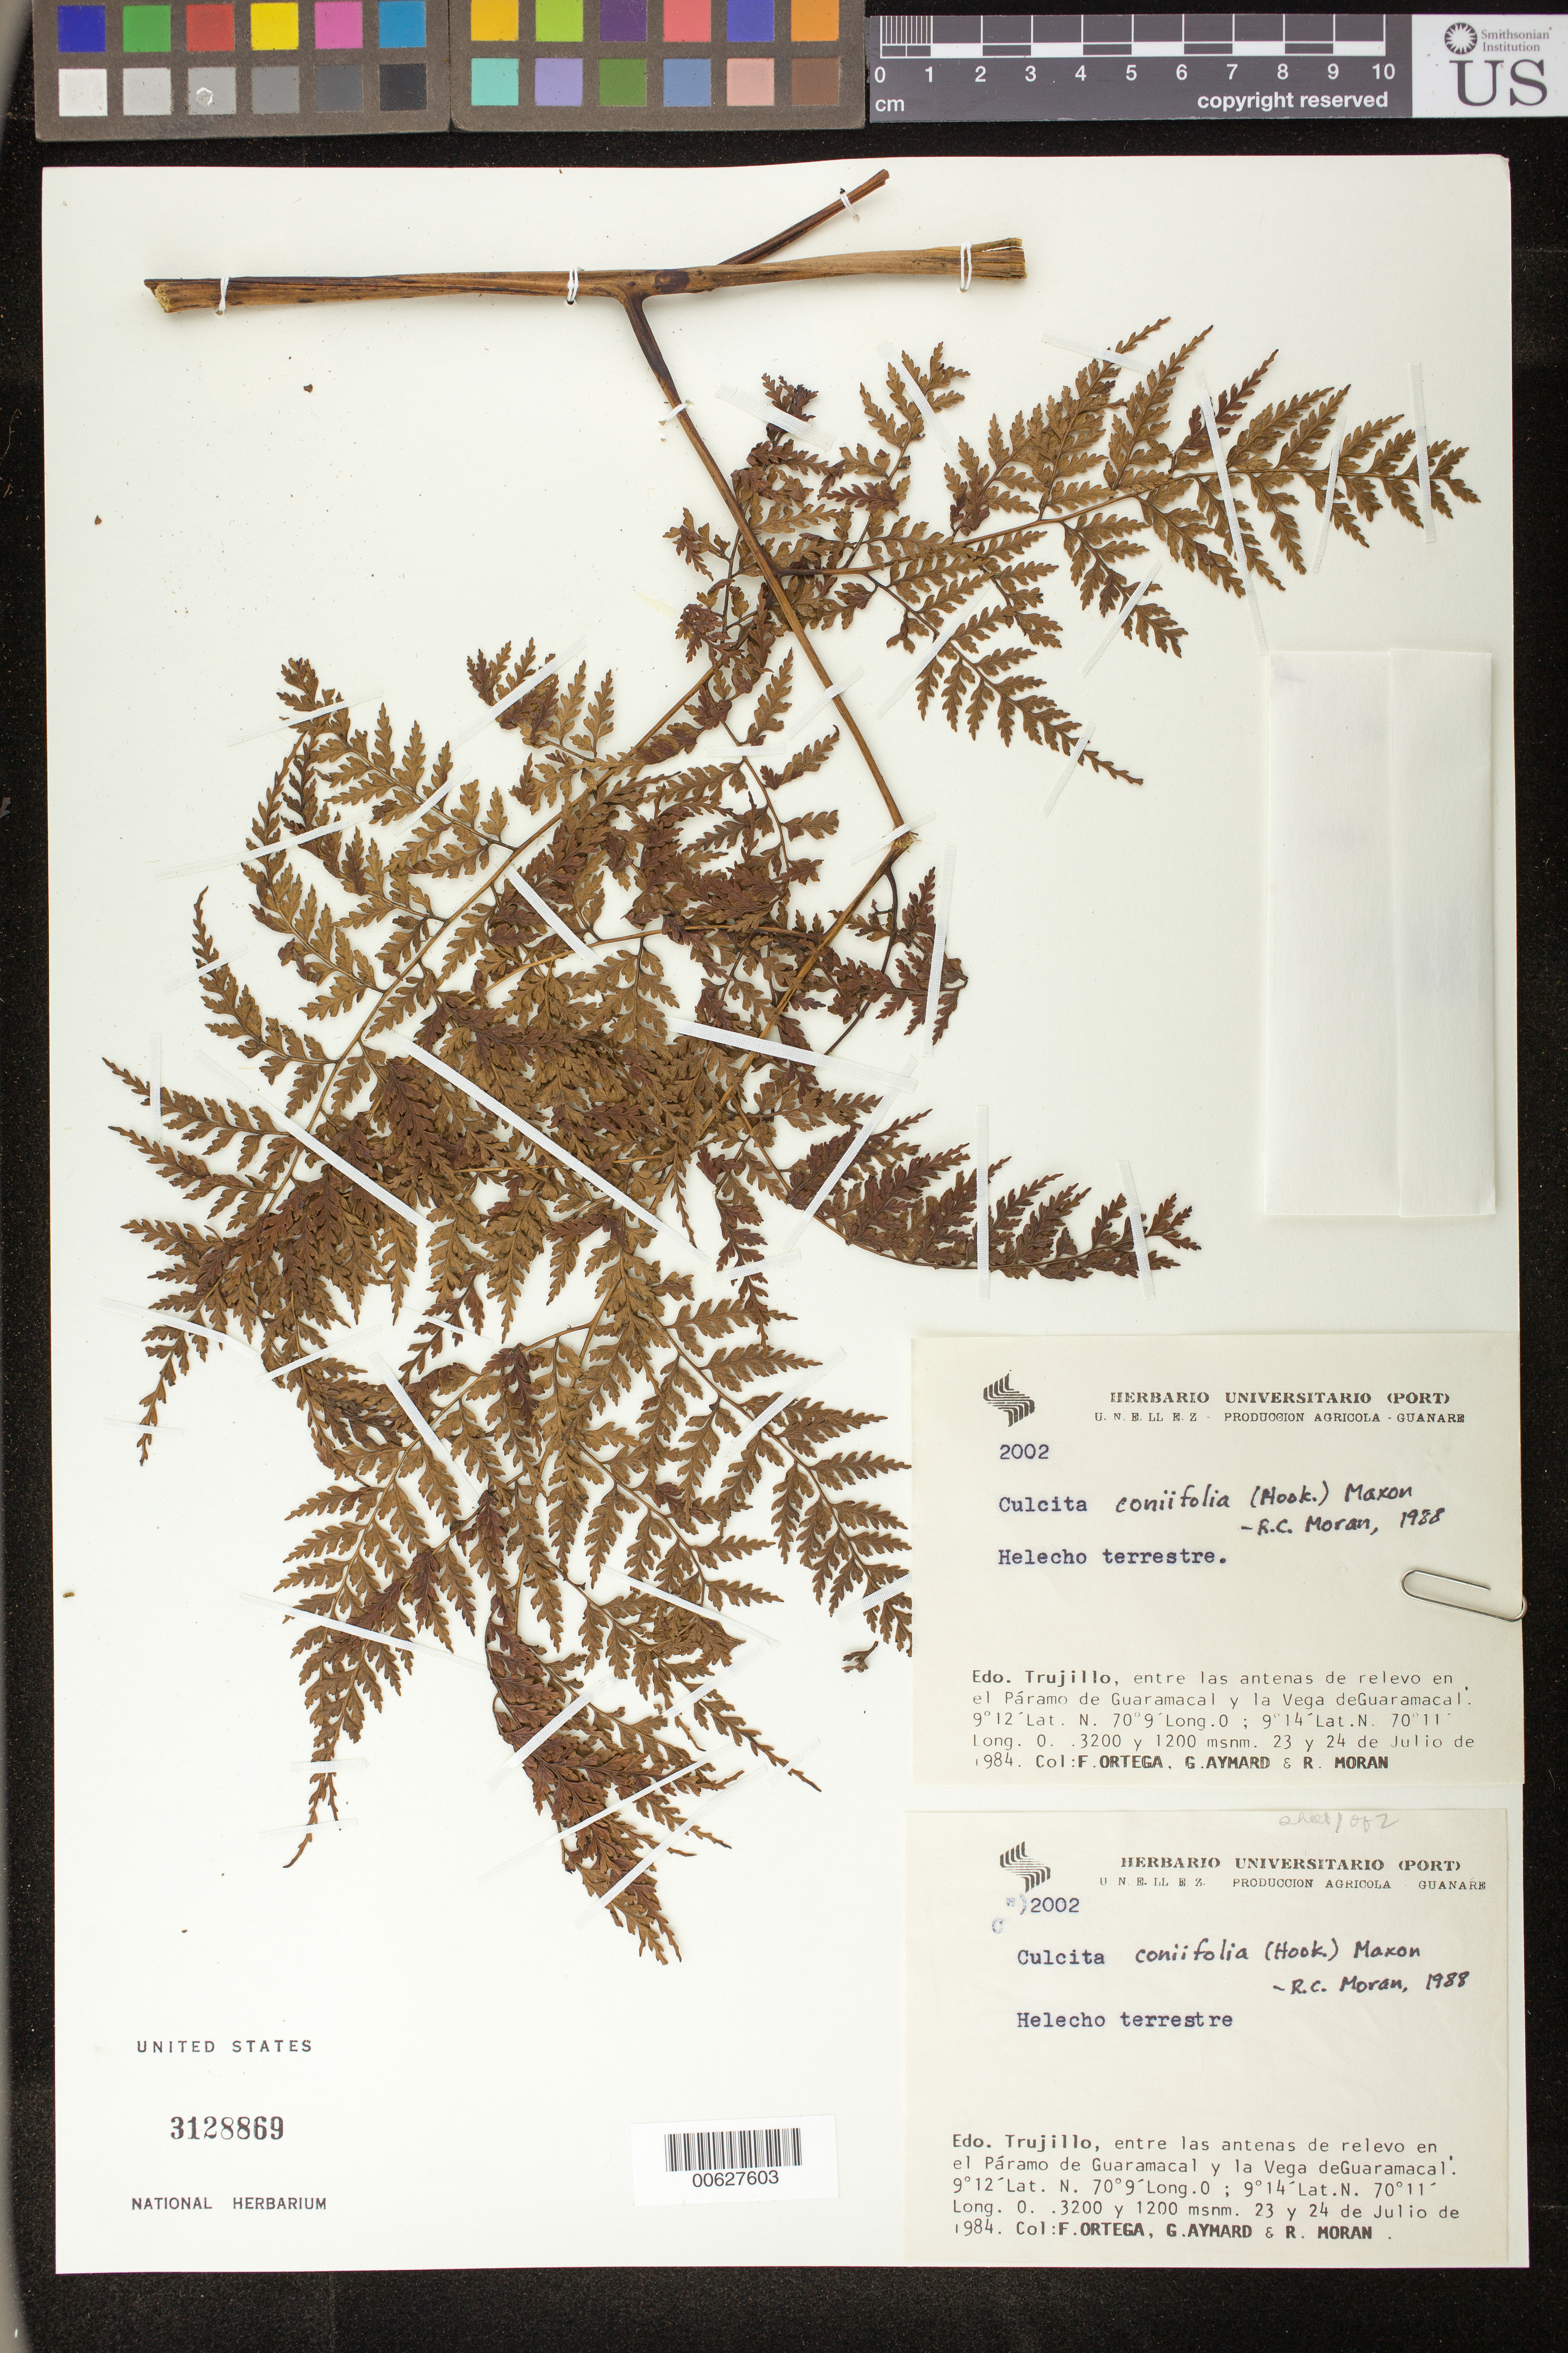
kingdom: Plantae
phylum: Tracheophyta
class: Polypodiopsida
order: Cyatheales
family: Culcitaceae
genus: Culcita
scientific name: Culcita coniifolia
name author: (Hook.) Maxon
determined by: Moran, R. C.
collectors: F. J. Ortega, G. A. Aymard & R. V. Moran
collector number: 2002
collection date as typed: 23 Jul 1984 to 24 Jul 1984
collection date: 1984-07-23/1984-07-24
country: Venezuela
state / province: Trujillo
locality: Entre las antenas de relevo en el Páramo de Guaramacal y la Vega de Guaramacal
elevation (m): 1200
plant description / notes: PORT, UC, US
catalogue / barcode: US 3128869